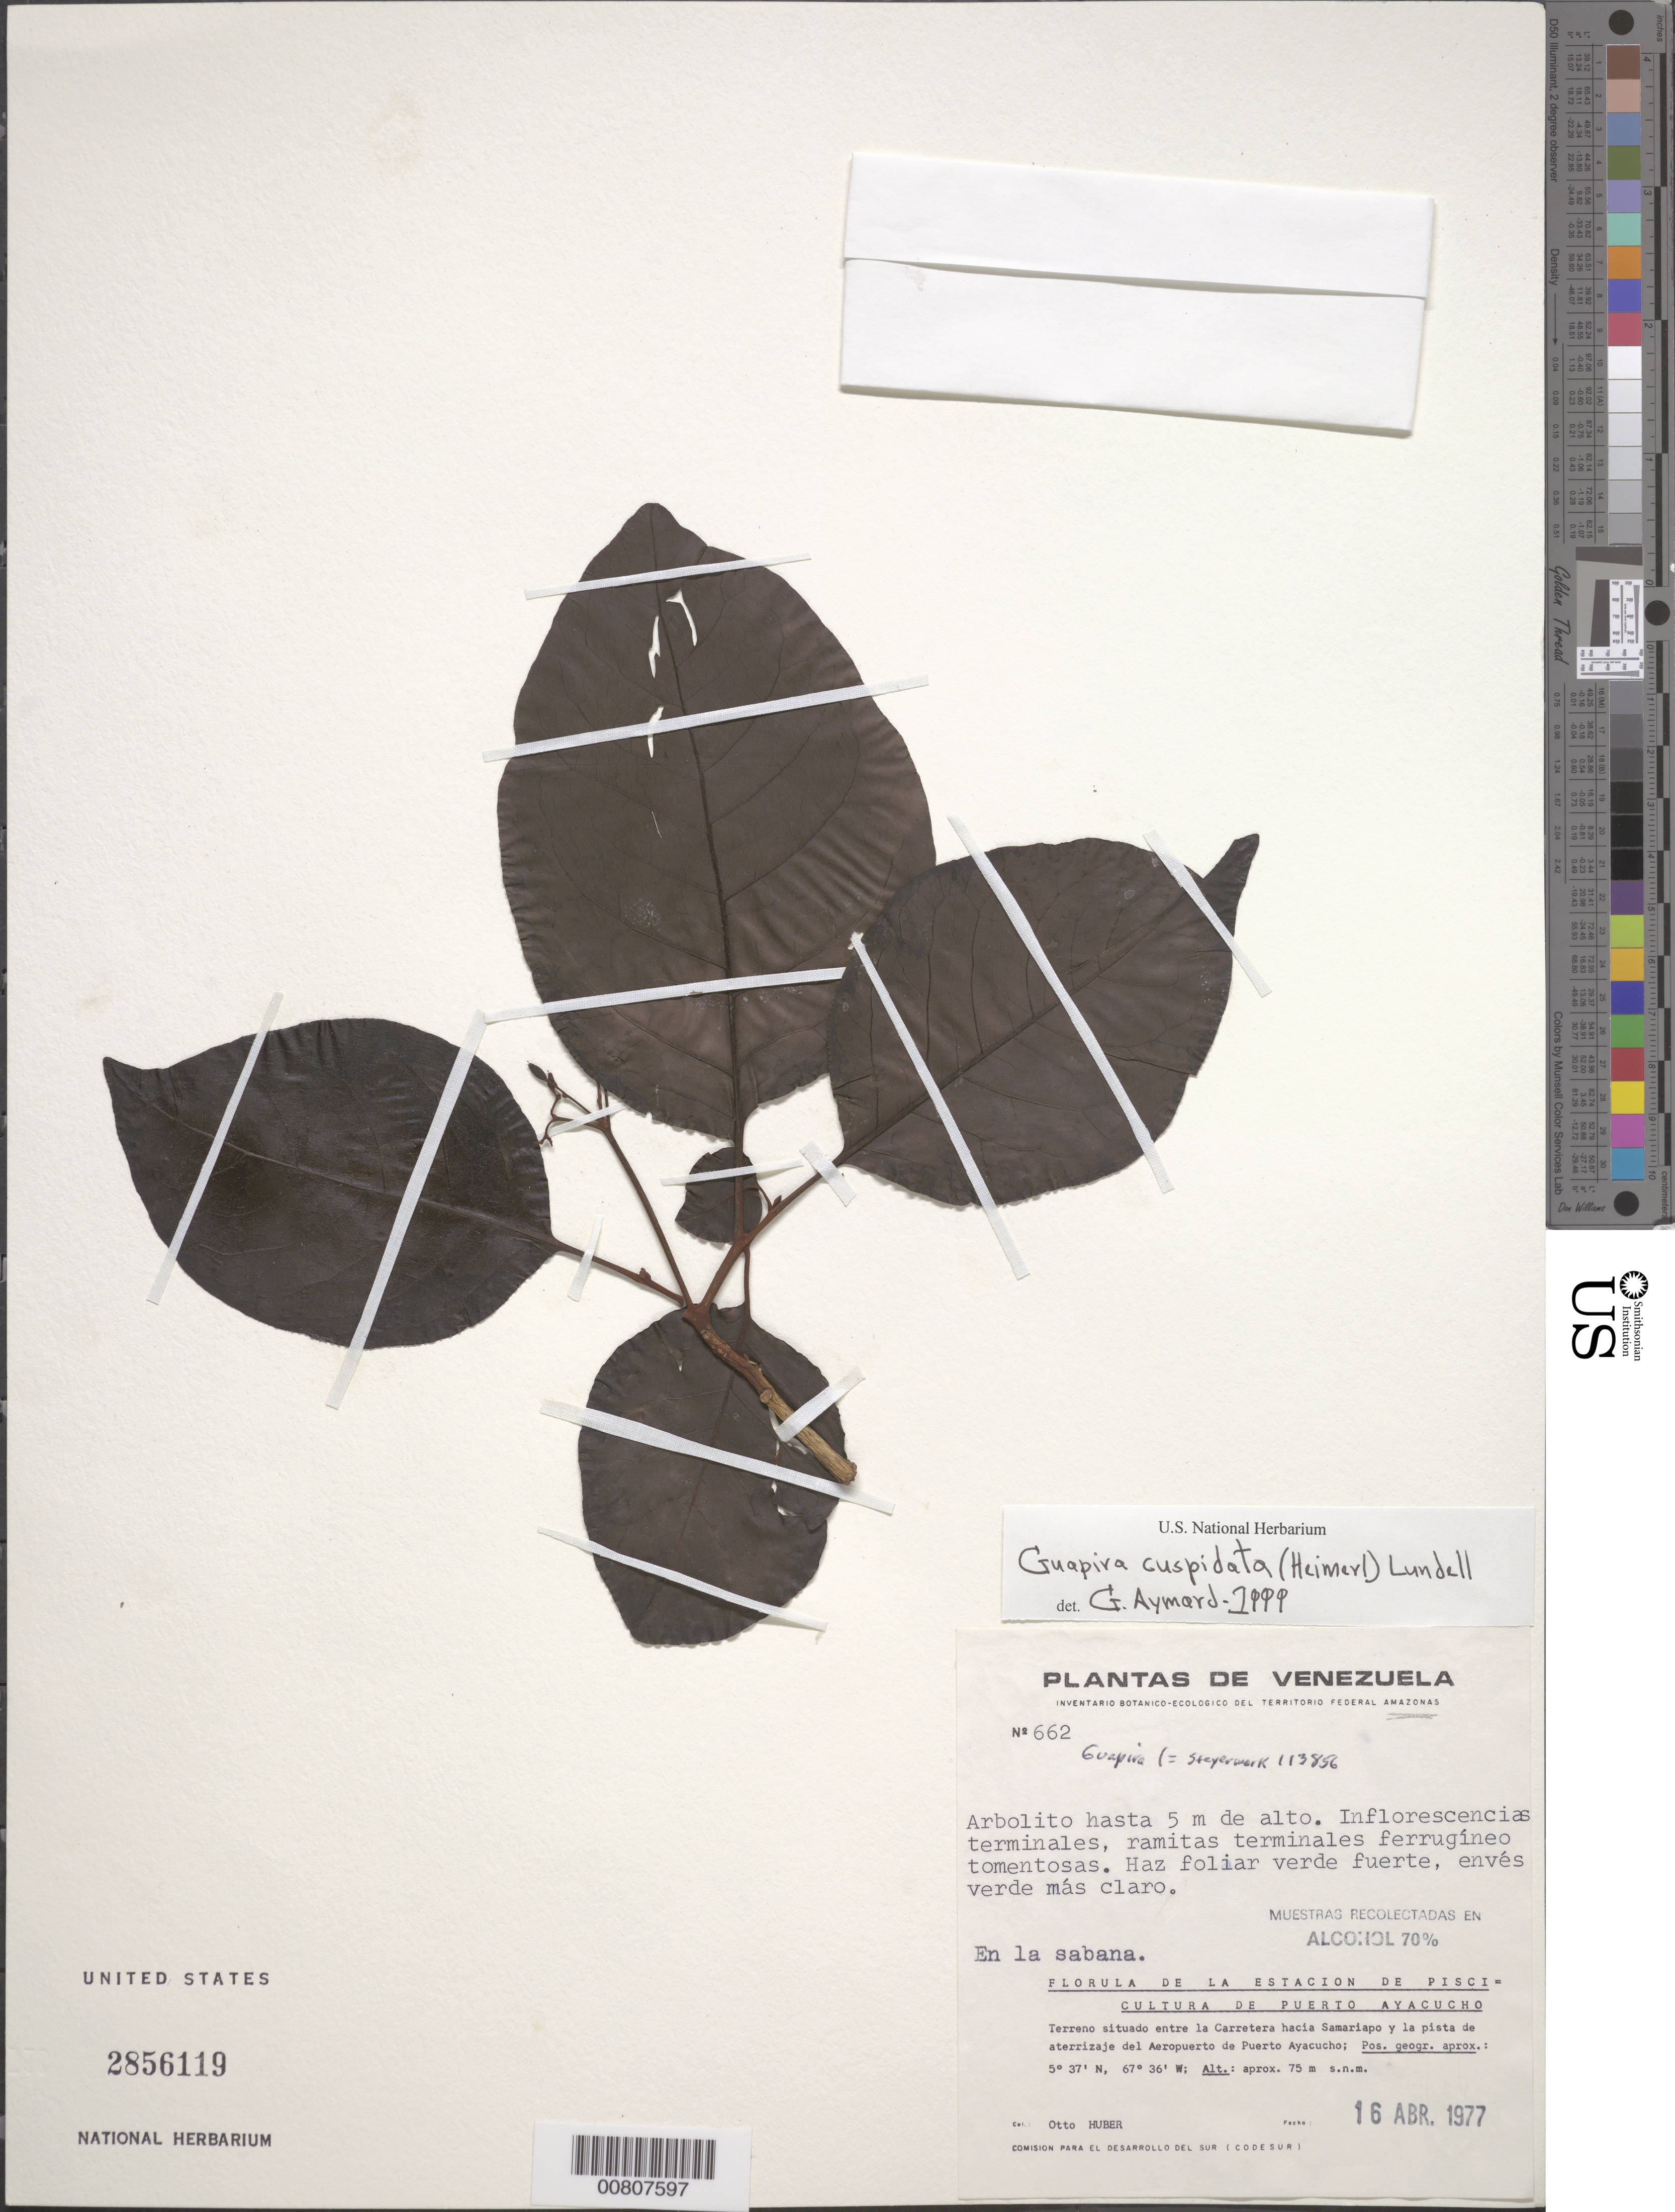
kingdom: Plantae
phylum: Tracheophyta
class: Magnoliopsida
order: Caryophyllales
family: Nyctaginaceae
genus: Guapira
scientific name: Guapira cuspidata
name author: (Heimerl) Lundell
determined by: Aymard C., G. A., (PORT), Univ. Nac. Exp. de los Llanos Ezequiel Zamora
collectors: O. Huber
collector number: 662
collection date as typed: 16-Apr-77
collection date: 1977-04-16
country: Venezuela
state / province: Amazonas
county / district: Atures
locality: Puerto Ayacucho, carretera hacia Samariapo y la pista de aterrizaje del Aeropuerto de Puerto Ayacucho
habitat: Savanna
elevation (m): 75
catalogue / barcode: US 2856119